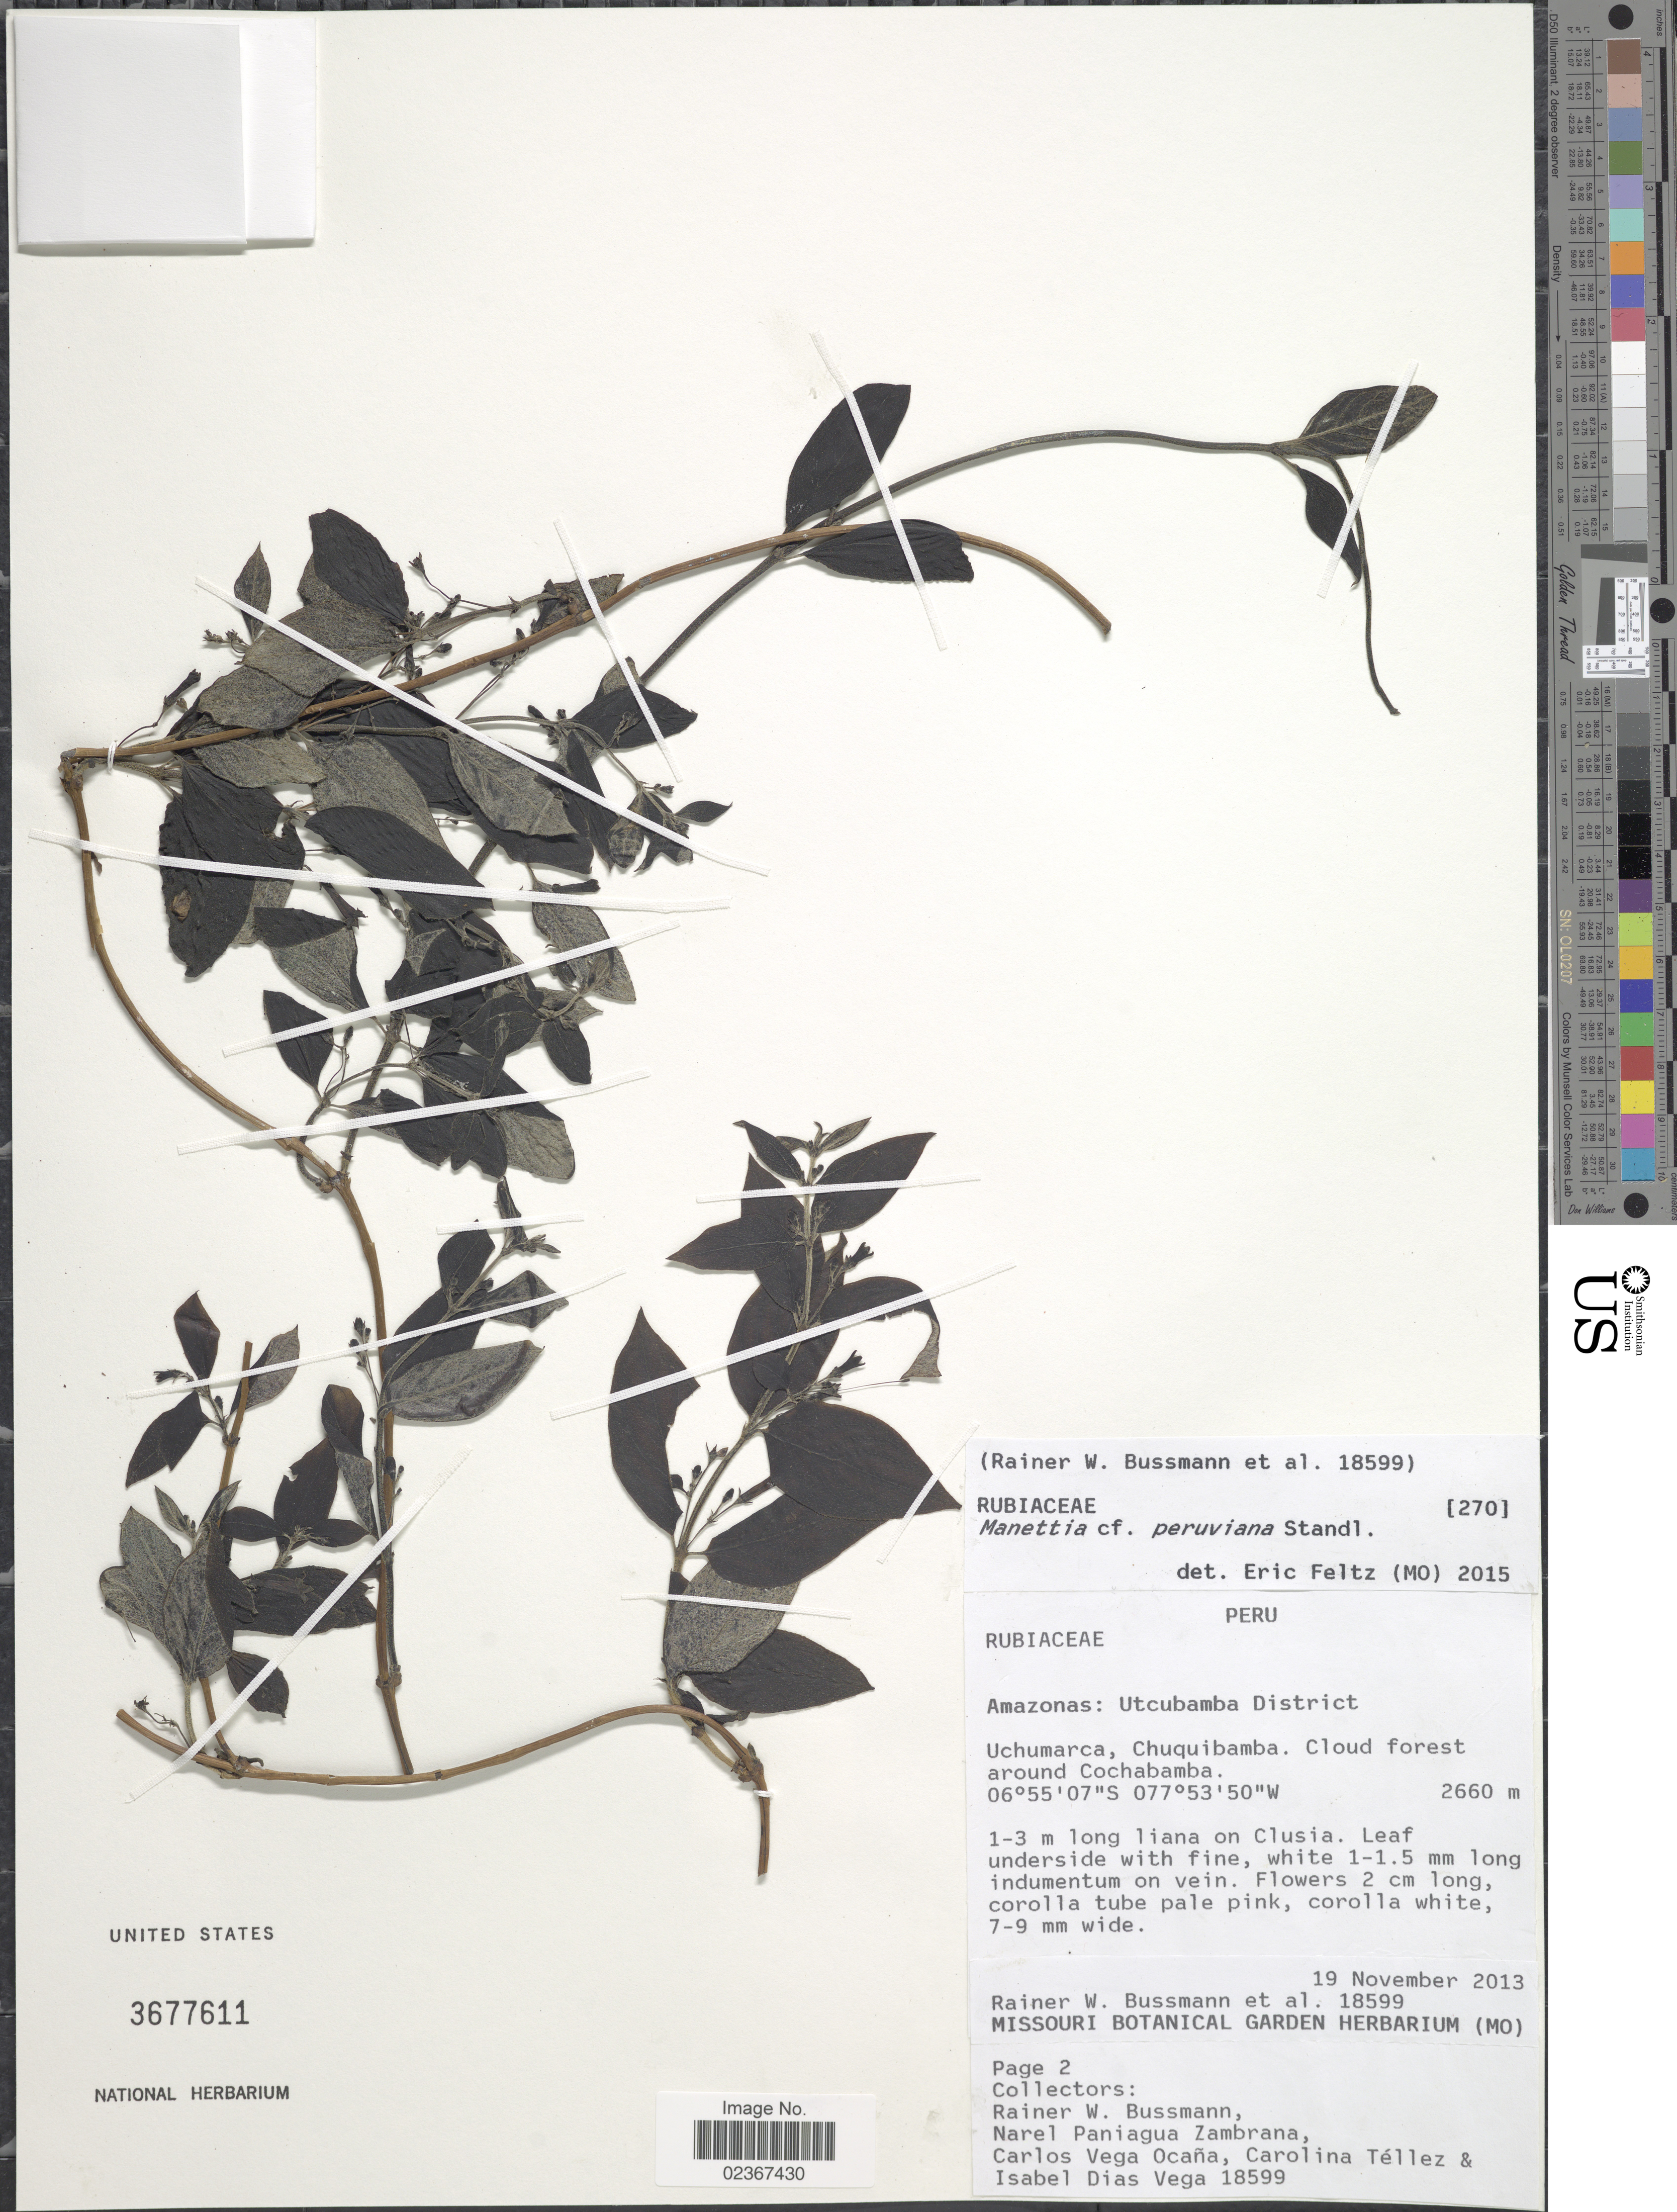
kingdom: Plantae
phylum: Tracheophyta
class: Magnoliopsida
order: Gentianales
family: Rubiaceae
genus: Manettia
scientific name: Manettia peruviana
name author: Standl.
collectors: R. W. Bussmann, N. Zambrana, C. Vega, C. Téllez & I. Dias Vega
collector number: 18599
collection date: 2013-11-19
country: Peru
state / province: Amazonas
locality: Utcubamba District. Uchumarca, Chuquibamba. Around Cochabamba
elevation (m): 2660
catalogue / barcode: US 3677611